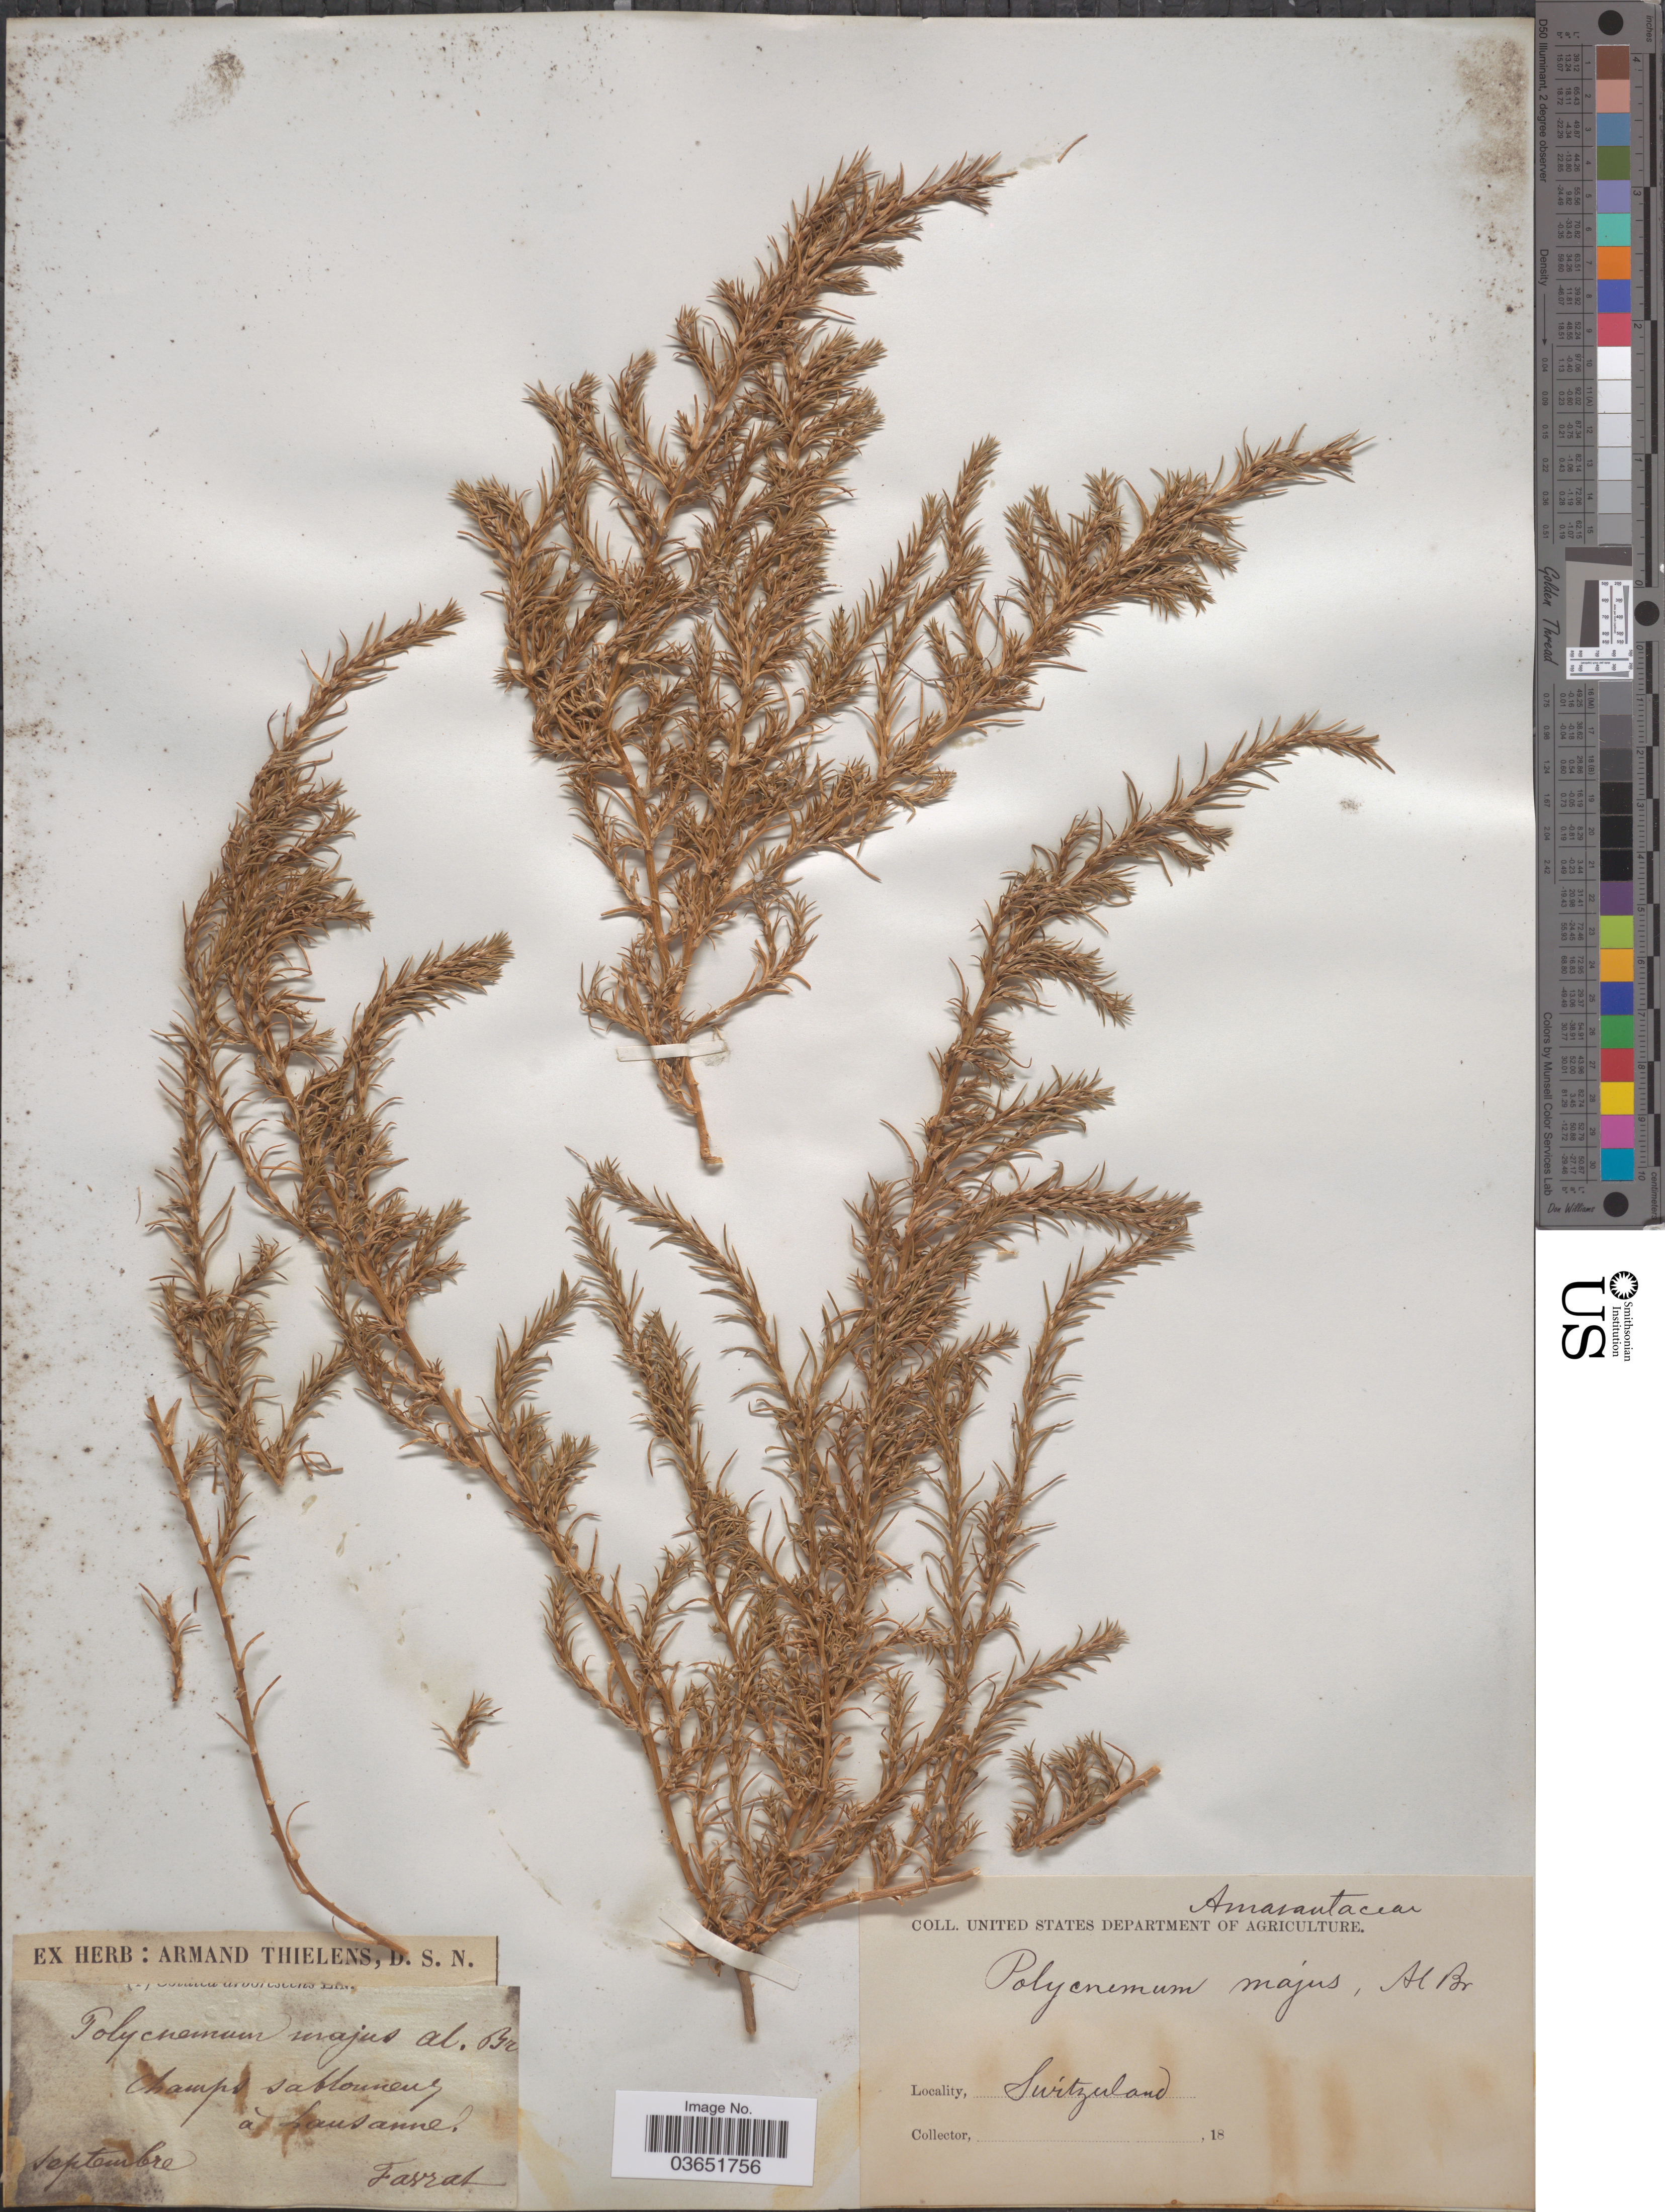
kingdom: Plantae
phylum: Tracheophyta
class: Magnoliopsida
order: Caryophyllales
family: Amaranthaceae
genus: Polycnemum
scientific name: Polycnemum majus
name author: A. Braun ex Bogenh.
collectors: L. Favrat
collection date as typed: septembre 18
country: Switzerland